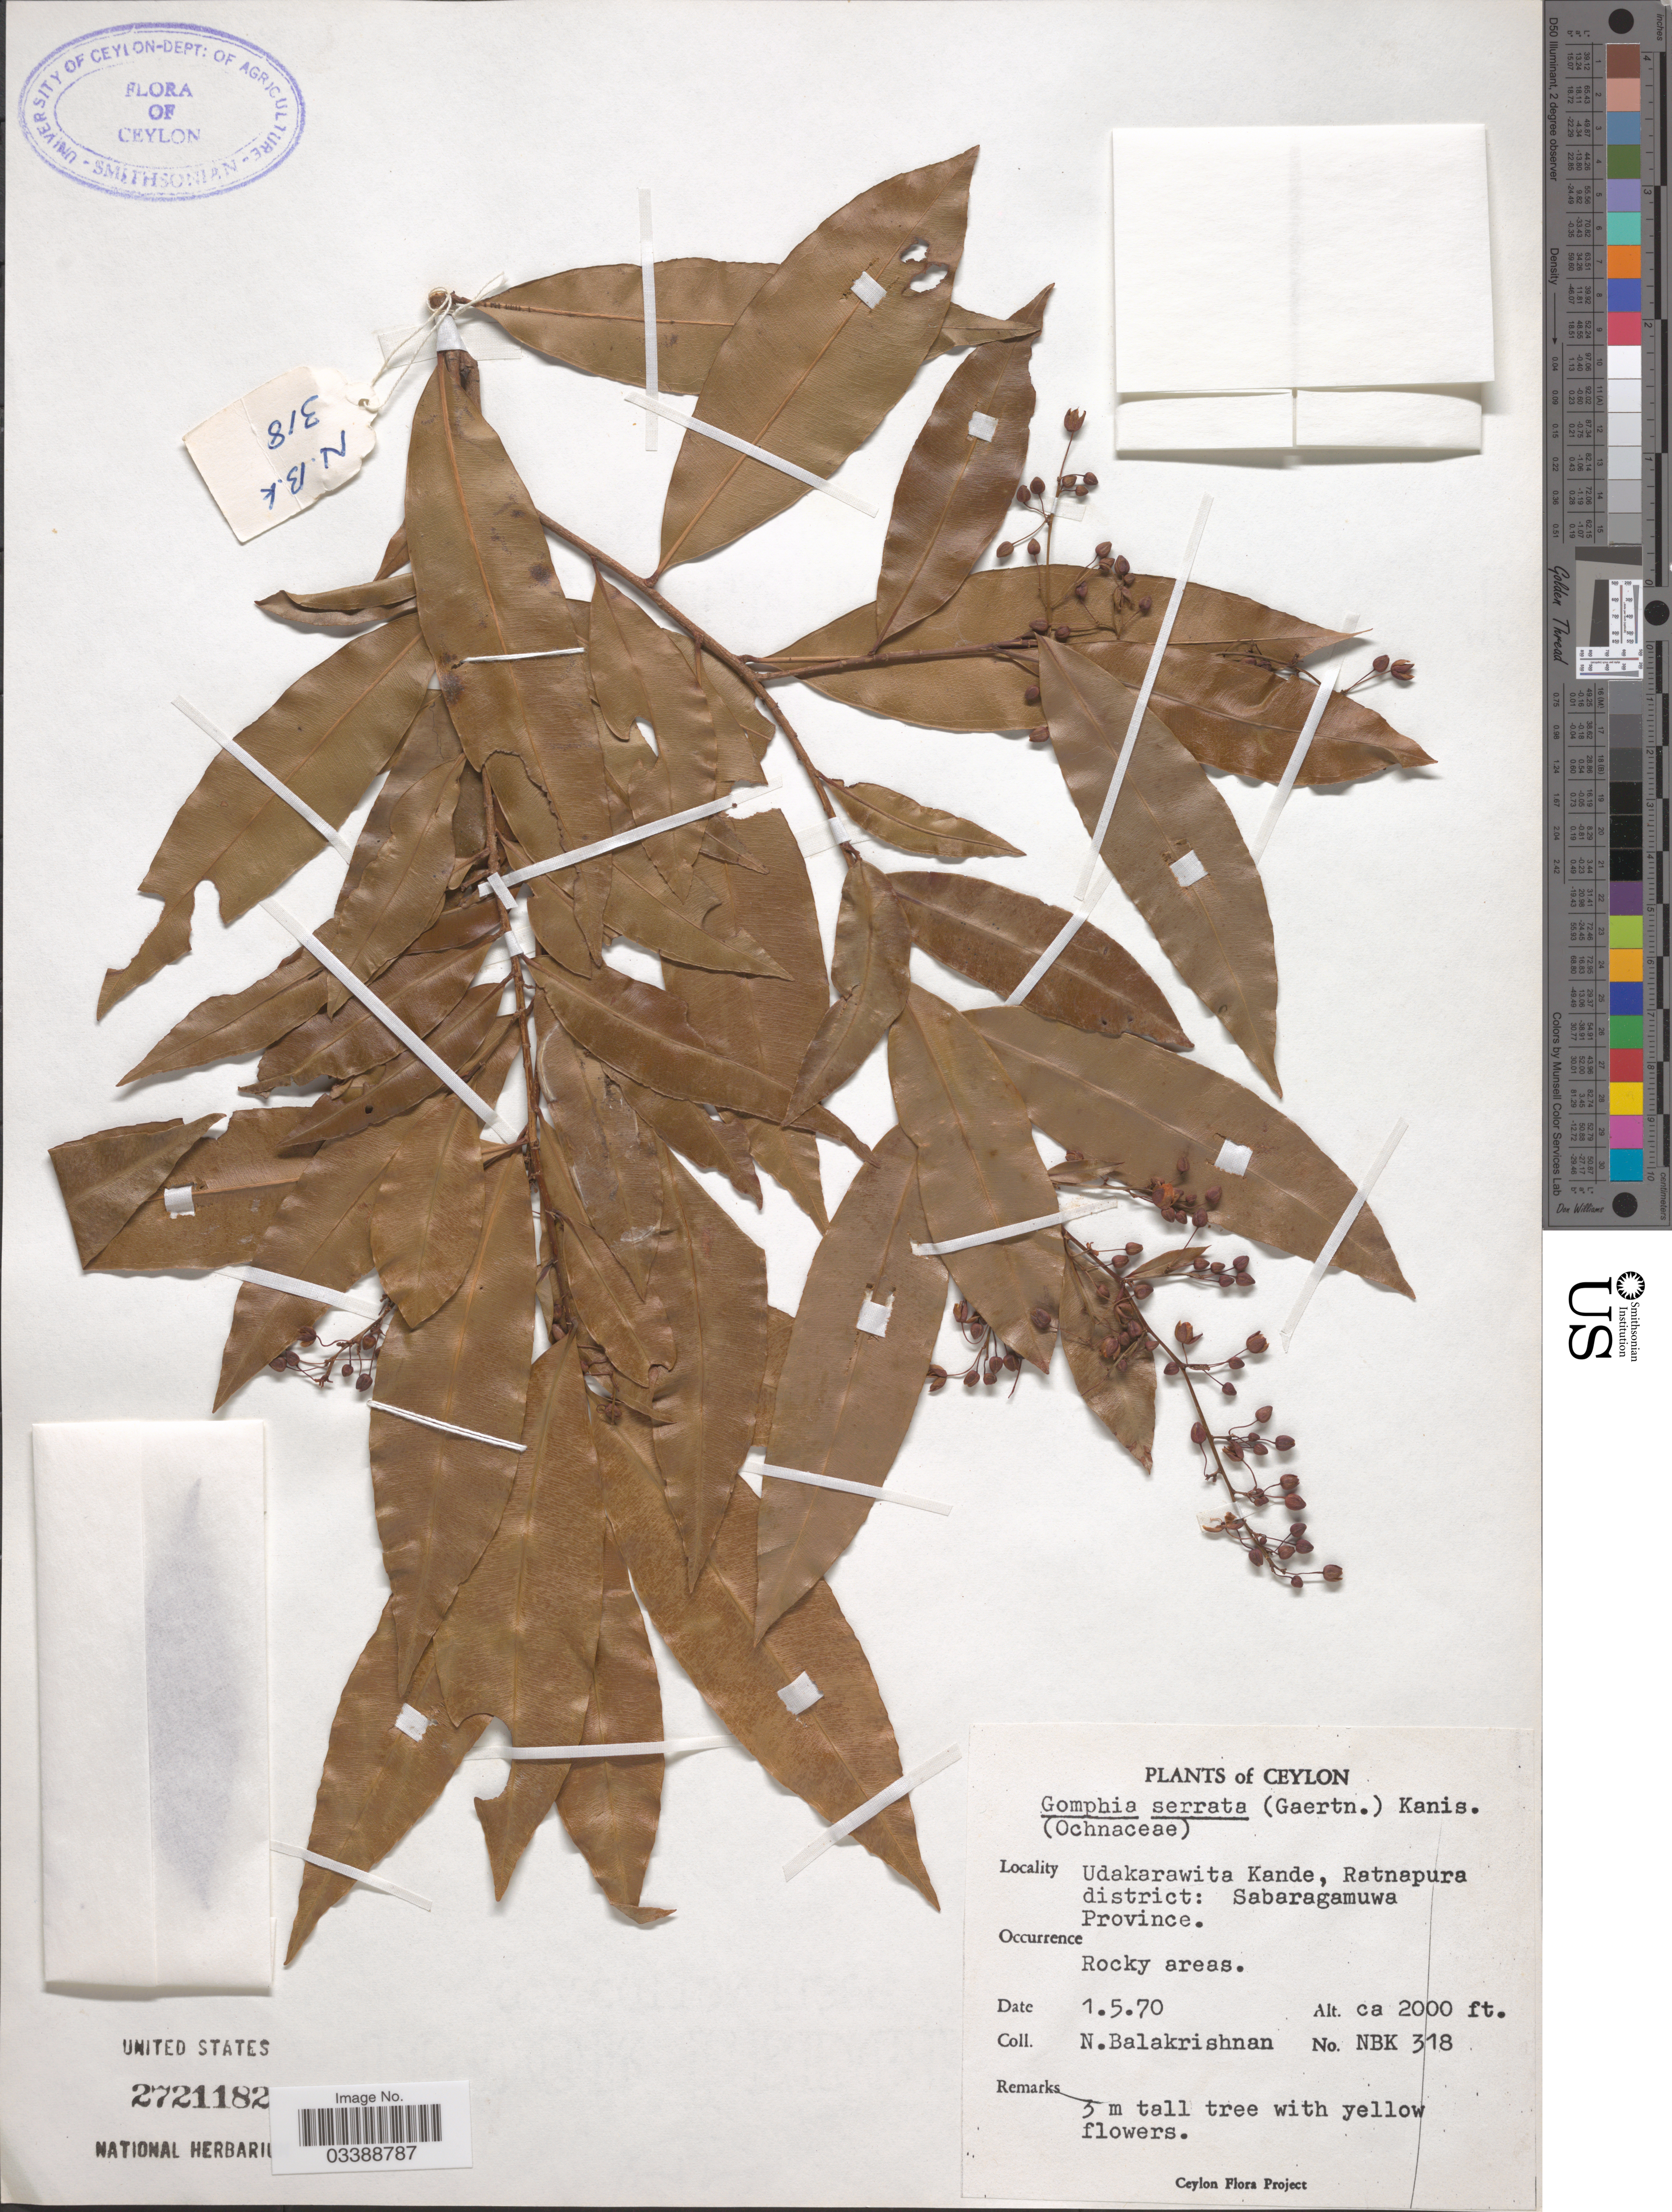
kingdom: Plantae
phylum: Tracheophyta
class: Magnoliopsida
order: Malpighiales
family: Ochnaceae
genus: Campylospermum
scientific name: Campylospermum serratum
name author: (Gaertn.) Bittrich & M.C.E. Amaral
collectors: N. Balakrishnan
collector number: NBK 318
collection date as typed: Transcribed d/m/y: 1/5/70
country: Sri Lanka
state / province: Sabaragamuwa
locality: Ceylon. Udakarawita Kande, Ratnapura district.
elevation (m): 610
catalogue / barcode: US 2721182